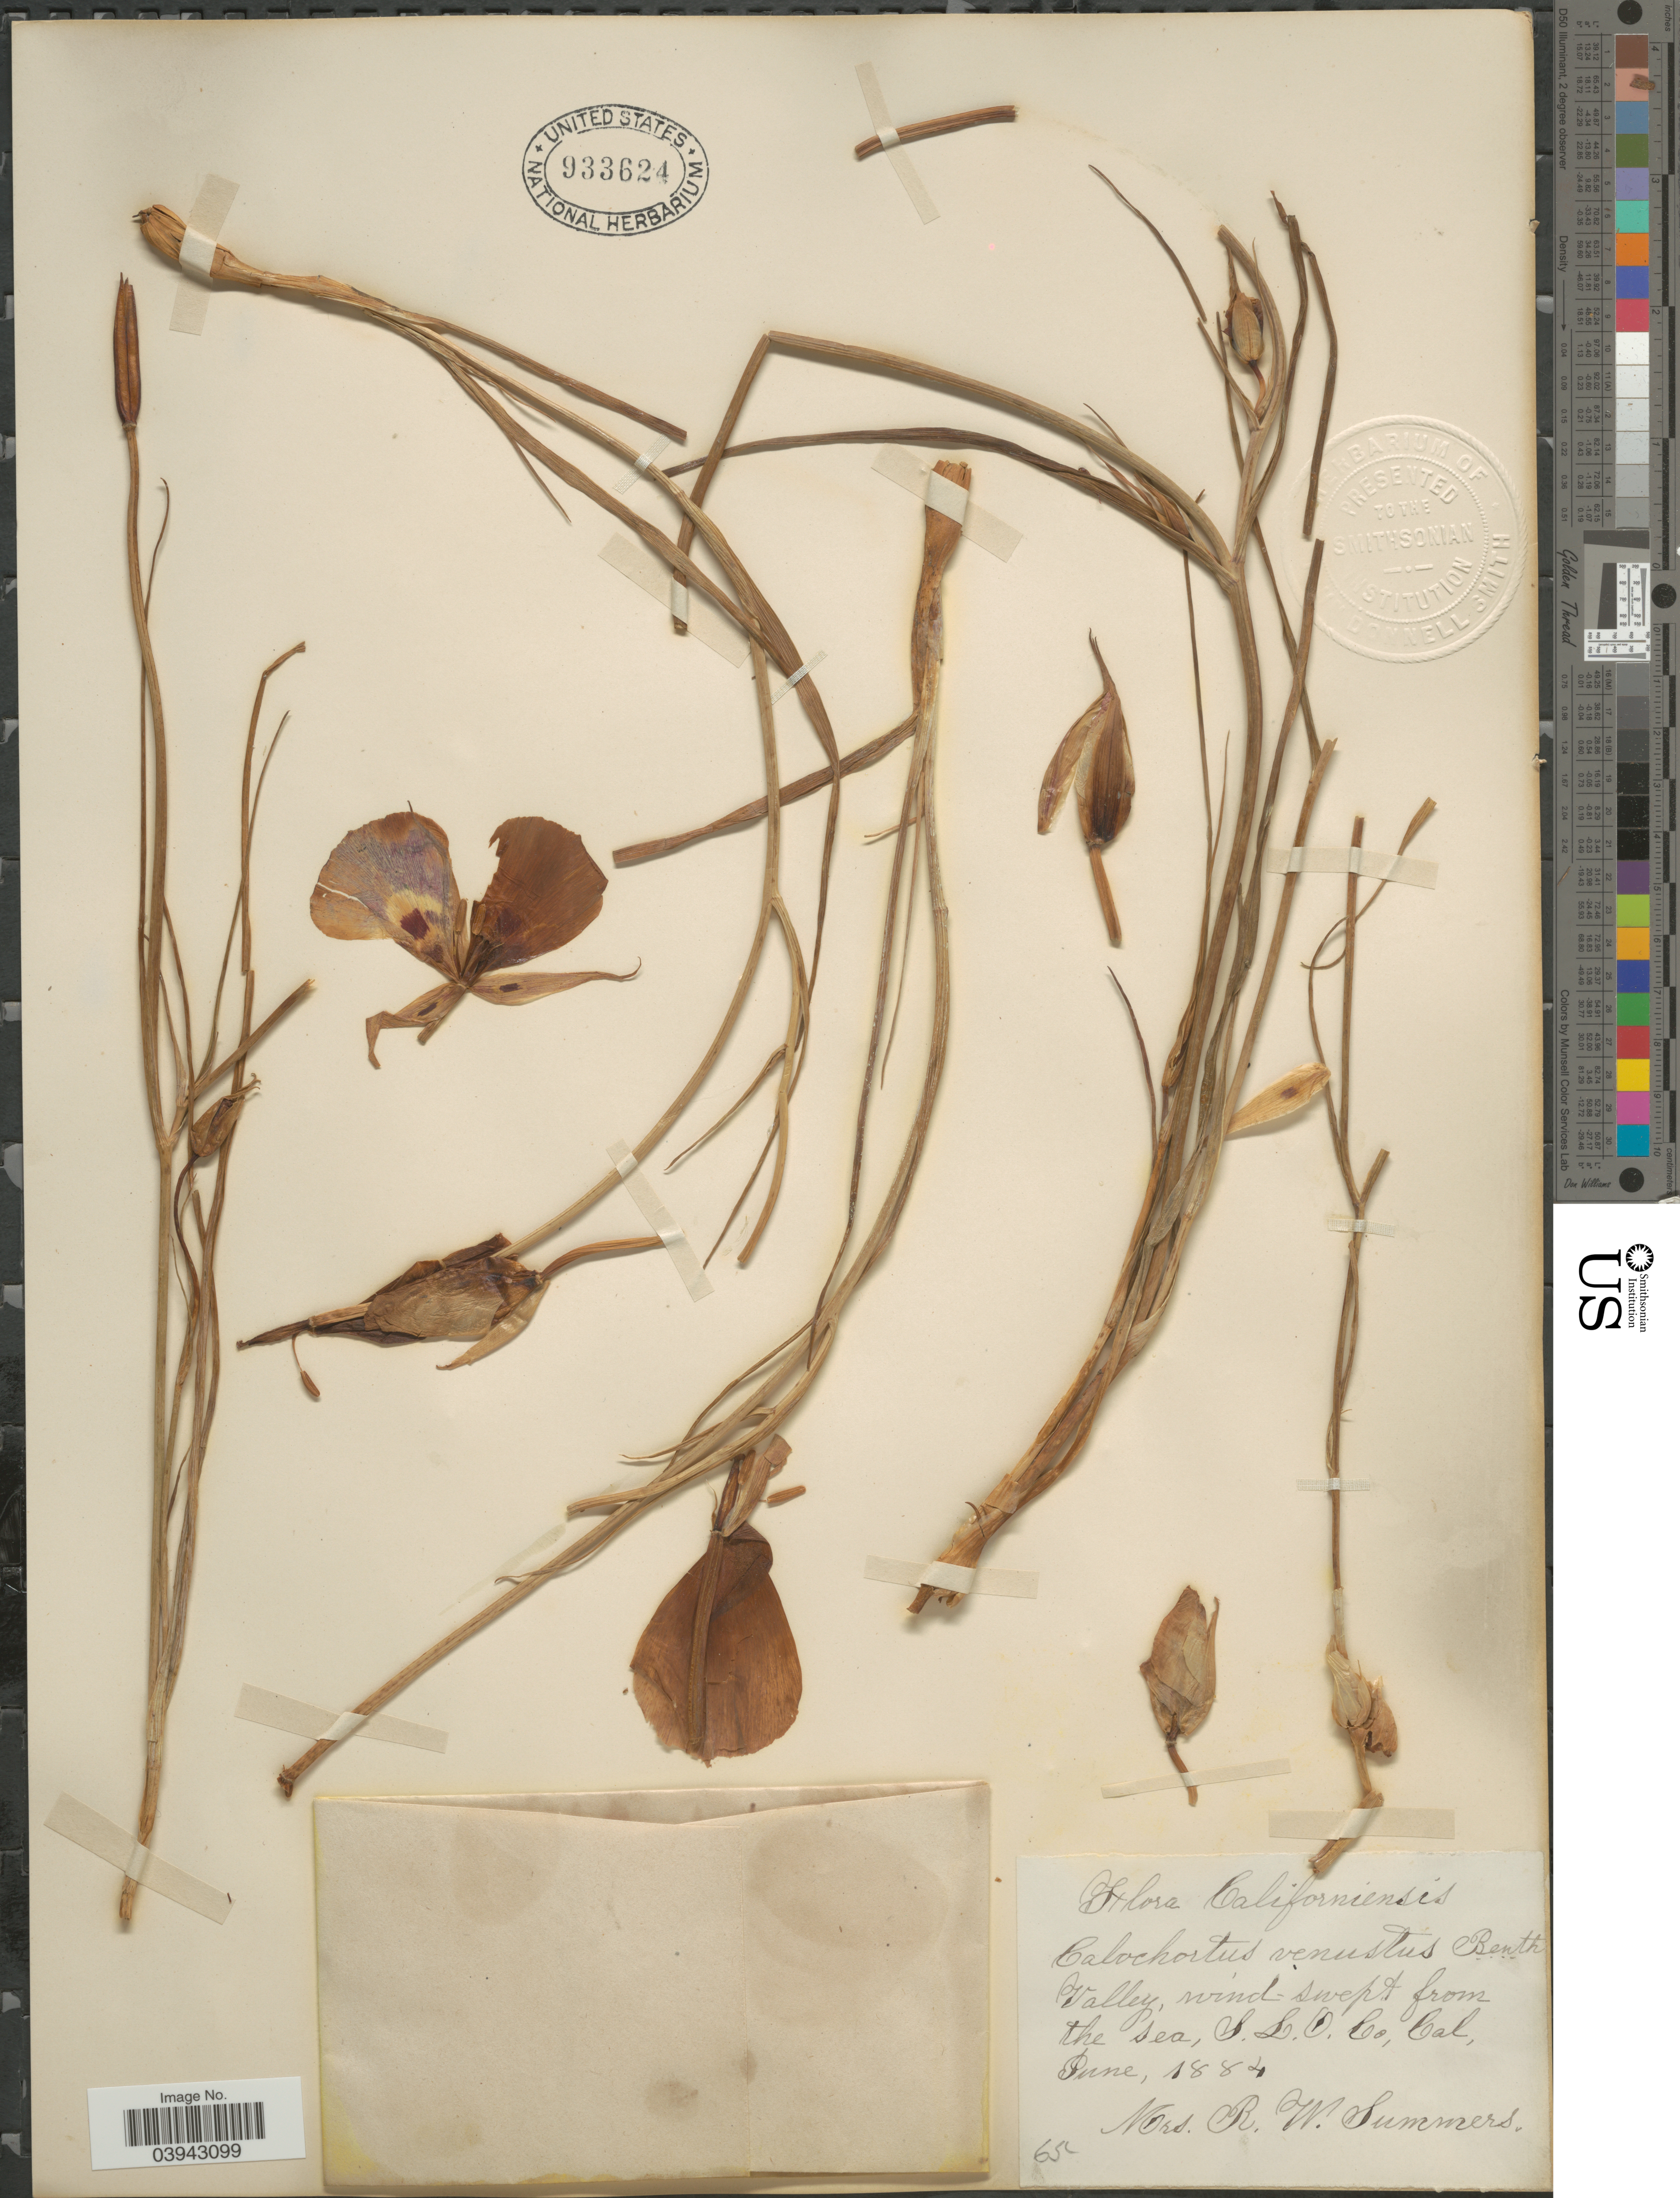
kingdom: Plantae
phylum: Tracheophyta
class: Liliopsida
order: Liliales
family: Liliaceae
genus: Calochortus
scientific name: Calochortus venustus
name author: Douglas ex Benth.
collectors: R. Summers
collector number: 65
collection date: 1884-06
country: United States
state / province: California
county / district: San Luis Obispo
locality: Valley, wind-swept from the sea, S.L.O. Co.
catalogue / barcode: US 933624